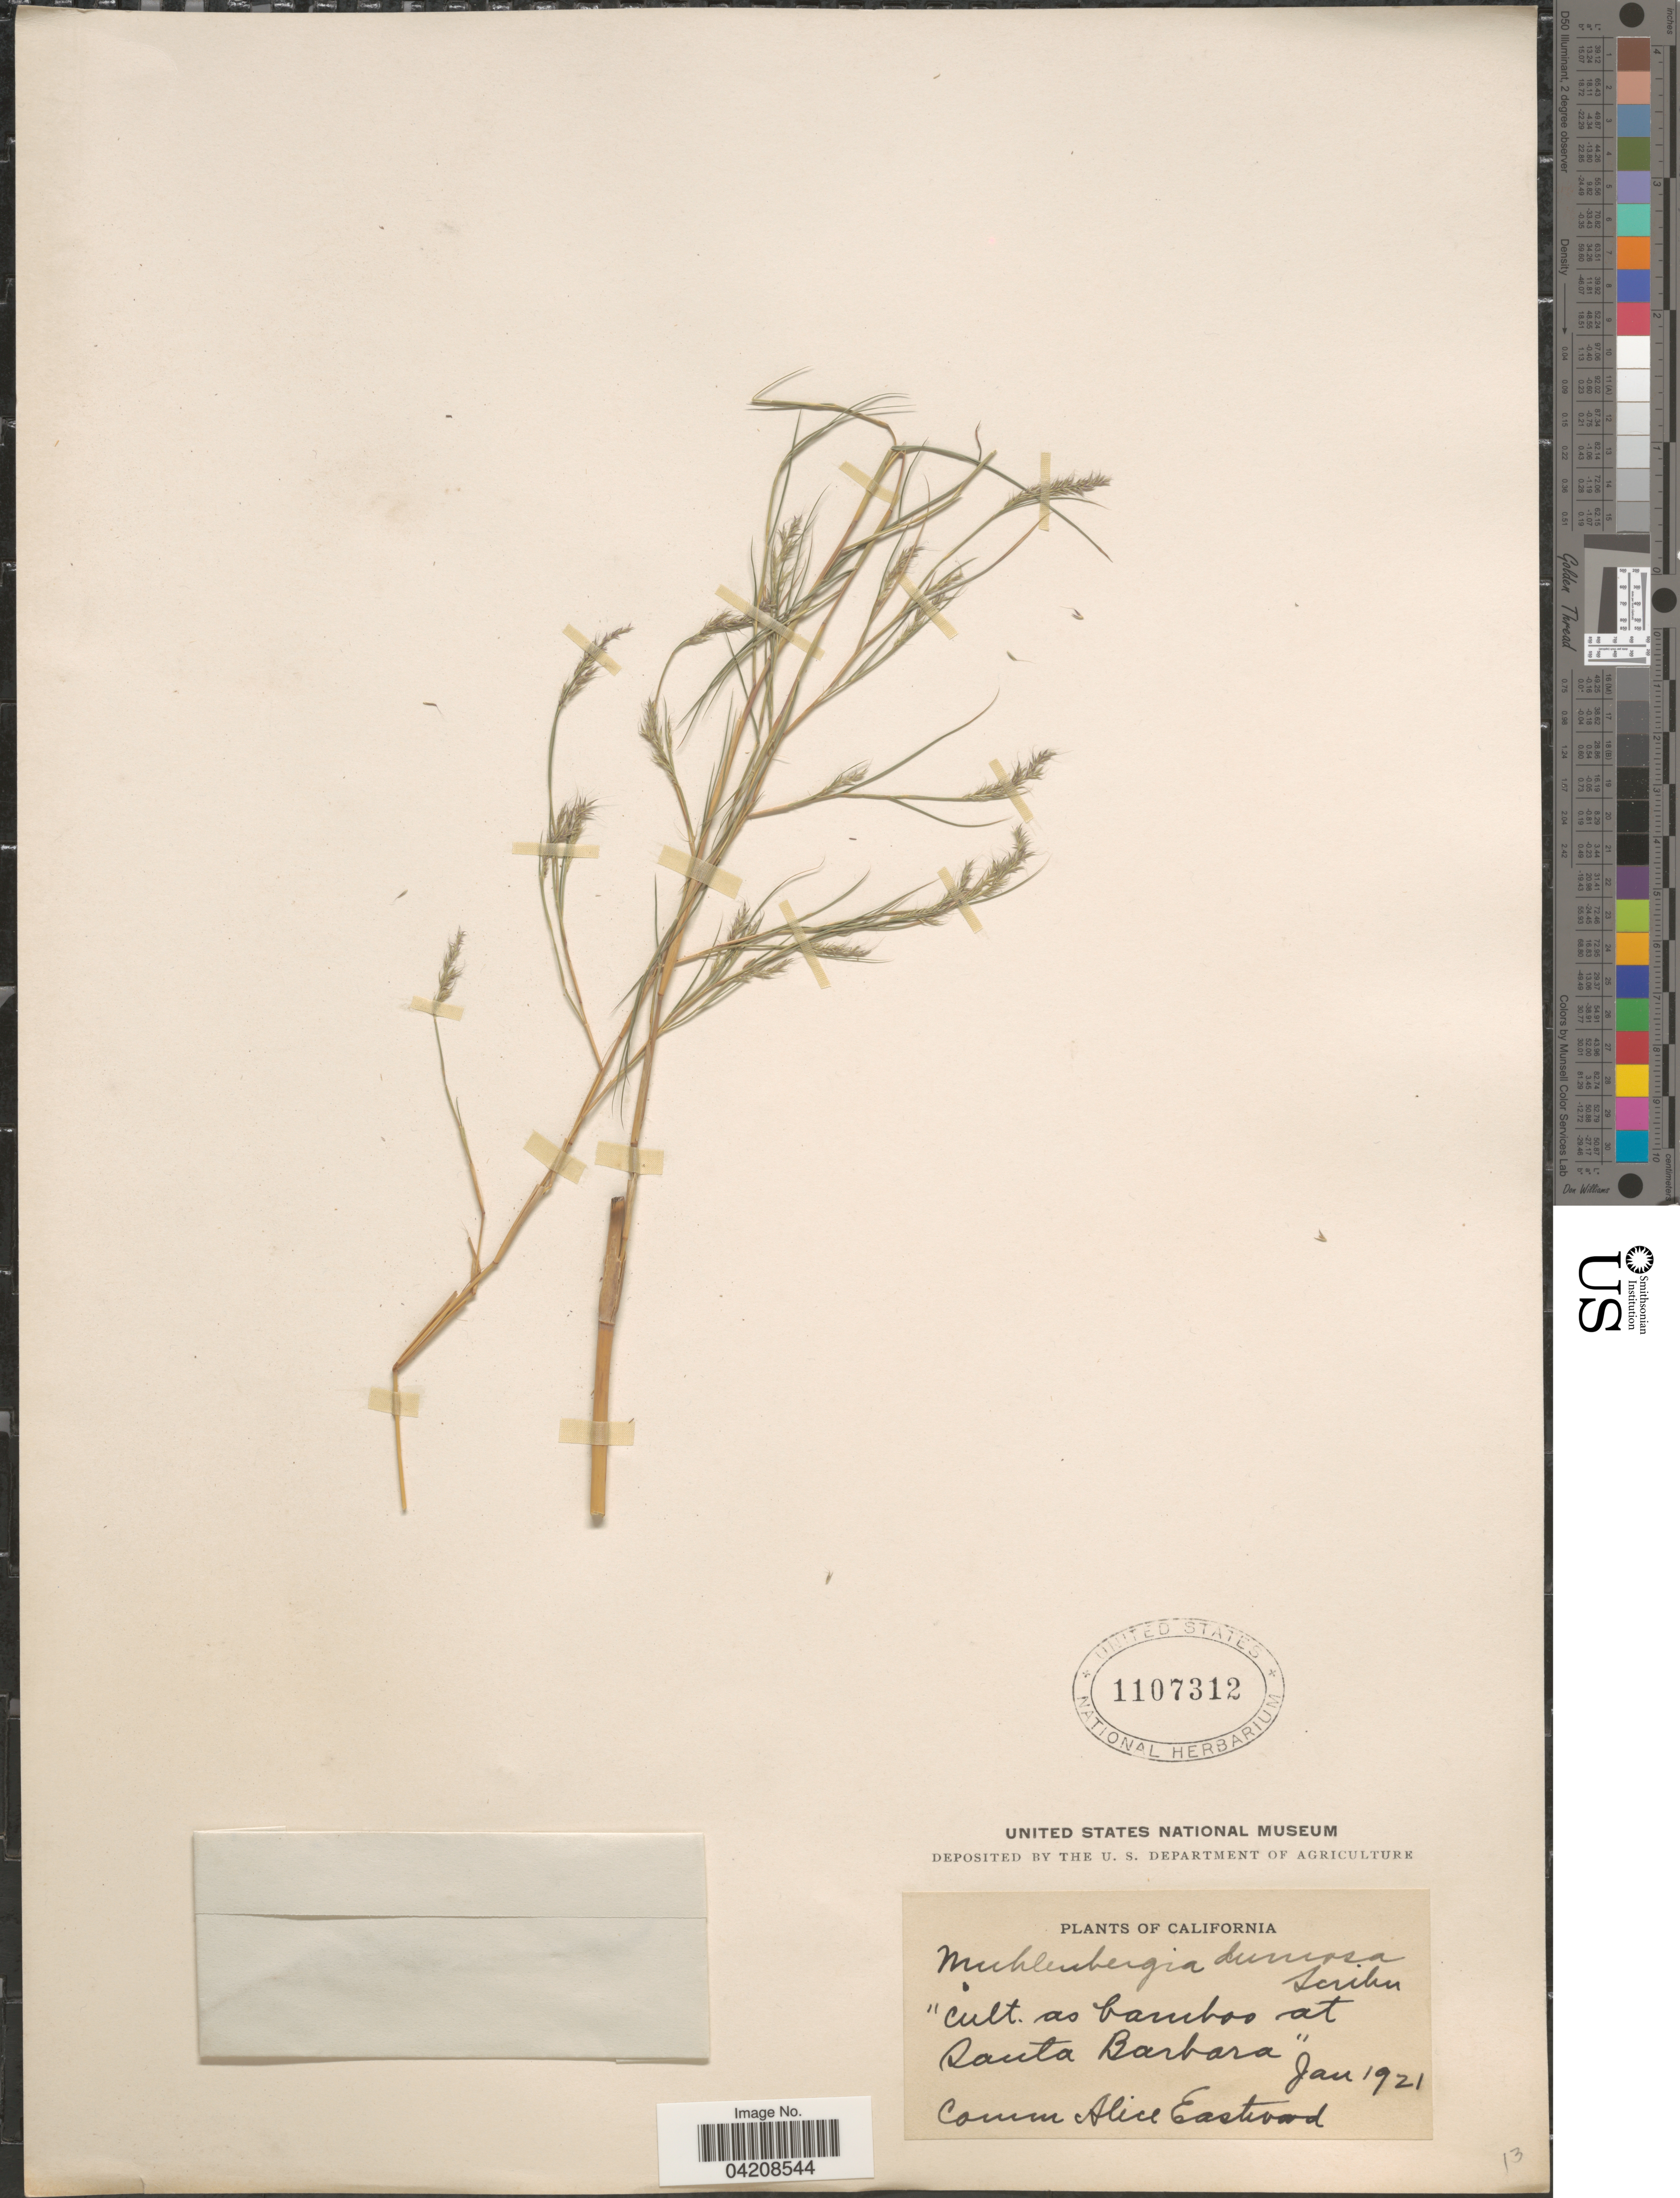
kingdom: Plantae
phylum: Tracheophyta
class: Liliopsida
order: Poales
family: Poaceae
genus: Muhlenbergia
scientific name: Muhlenbergia dumosa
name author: Scribn. ex Vasey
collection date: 1921-01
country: United States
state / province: California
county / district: Santa Barbara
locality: Santa Barbara.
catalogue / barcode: US 1107312